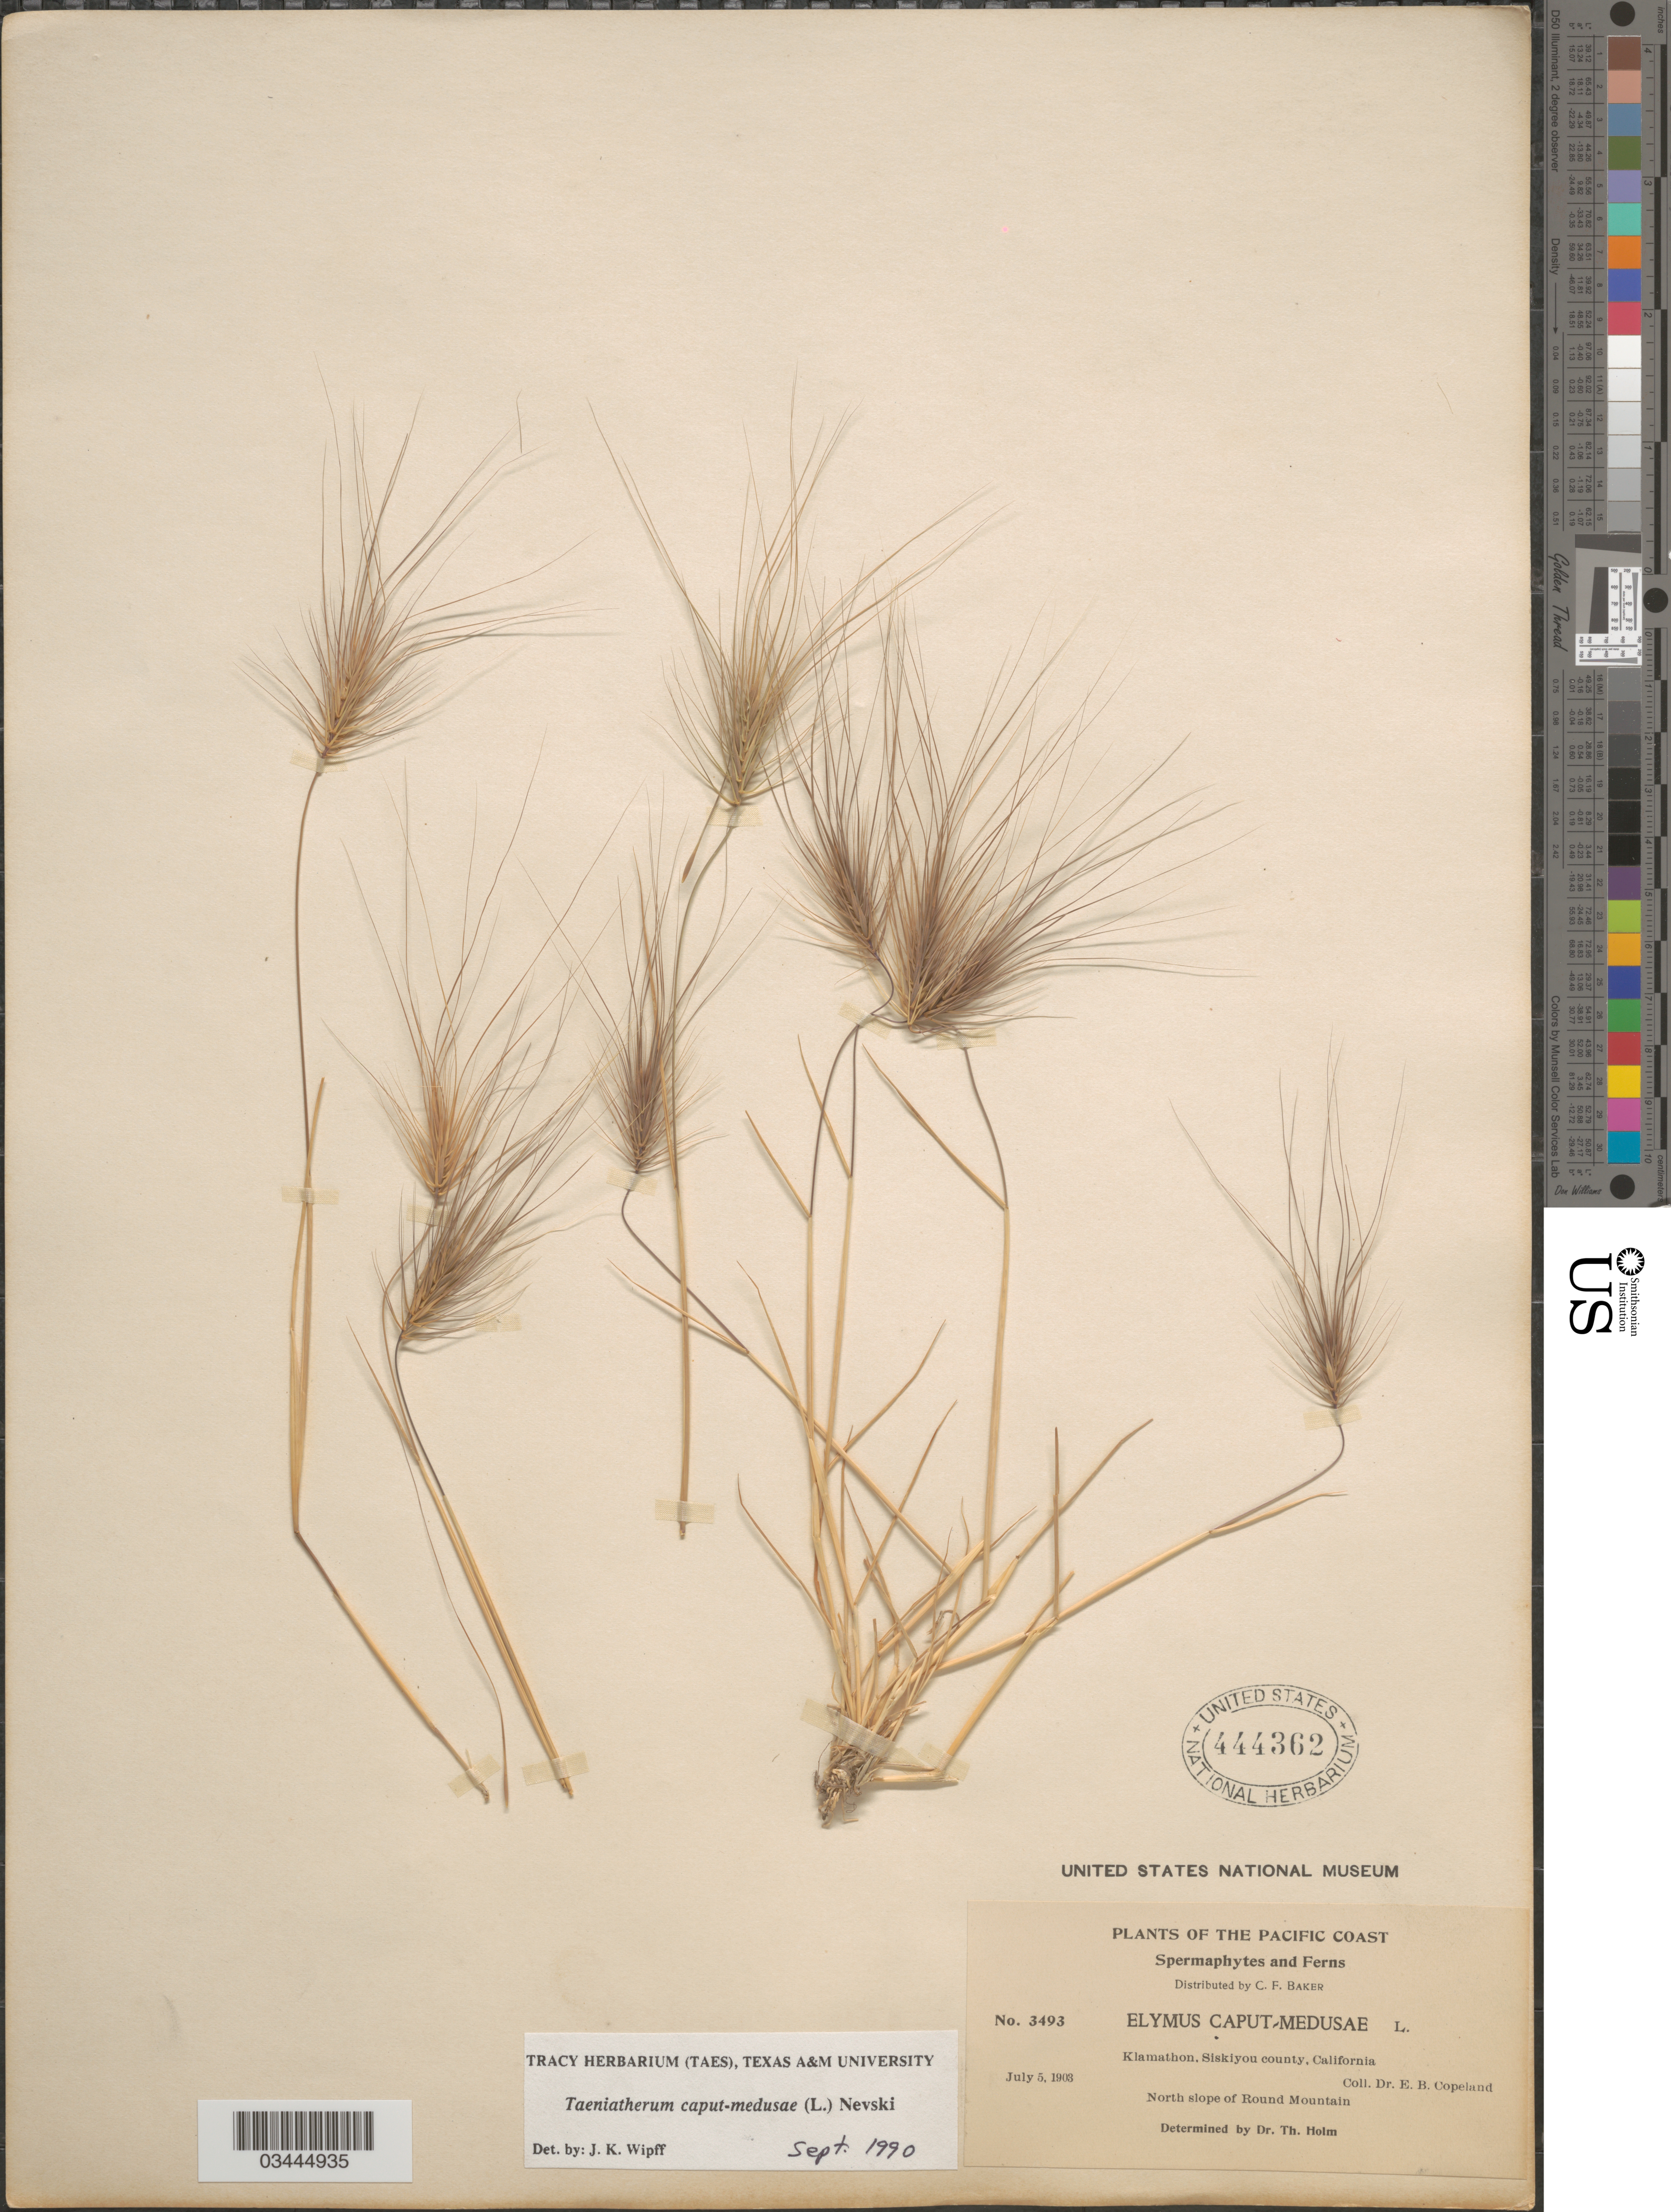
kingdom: Plantae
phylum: Tracheophyta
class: Liliopsida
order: Poales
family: Poaceae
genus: Taeniatherum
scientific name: Taeniatherum caput-medusae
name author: L.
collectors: E. B. Copeland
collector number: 3493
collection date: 1903-07-05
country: United States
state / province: California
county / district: Siskiyou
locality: Pacific Coast. Klamathon, Siskiyou county. North slope of Round Mountain.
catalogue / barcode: US 444362